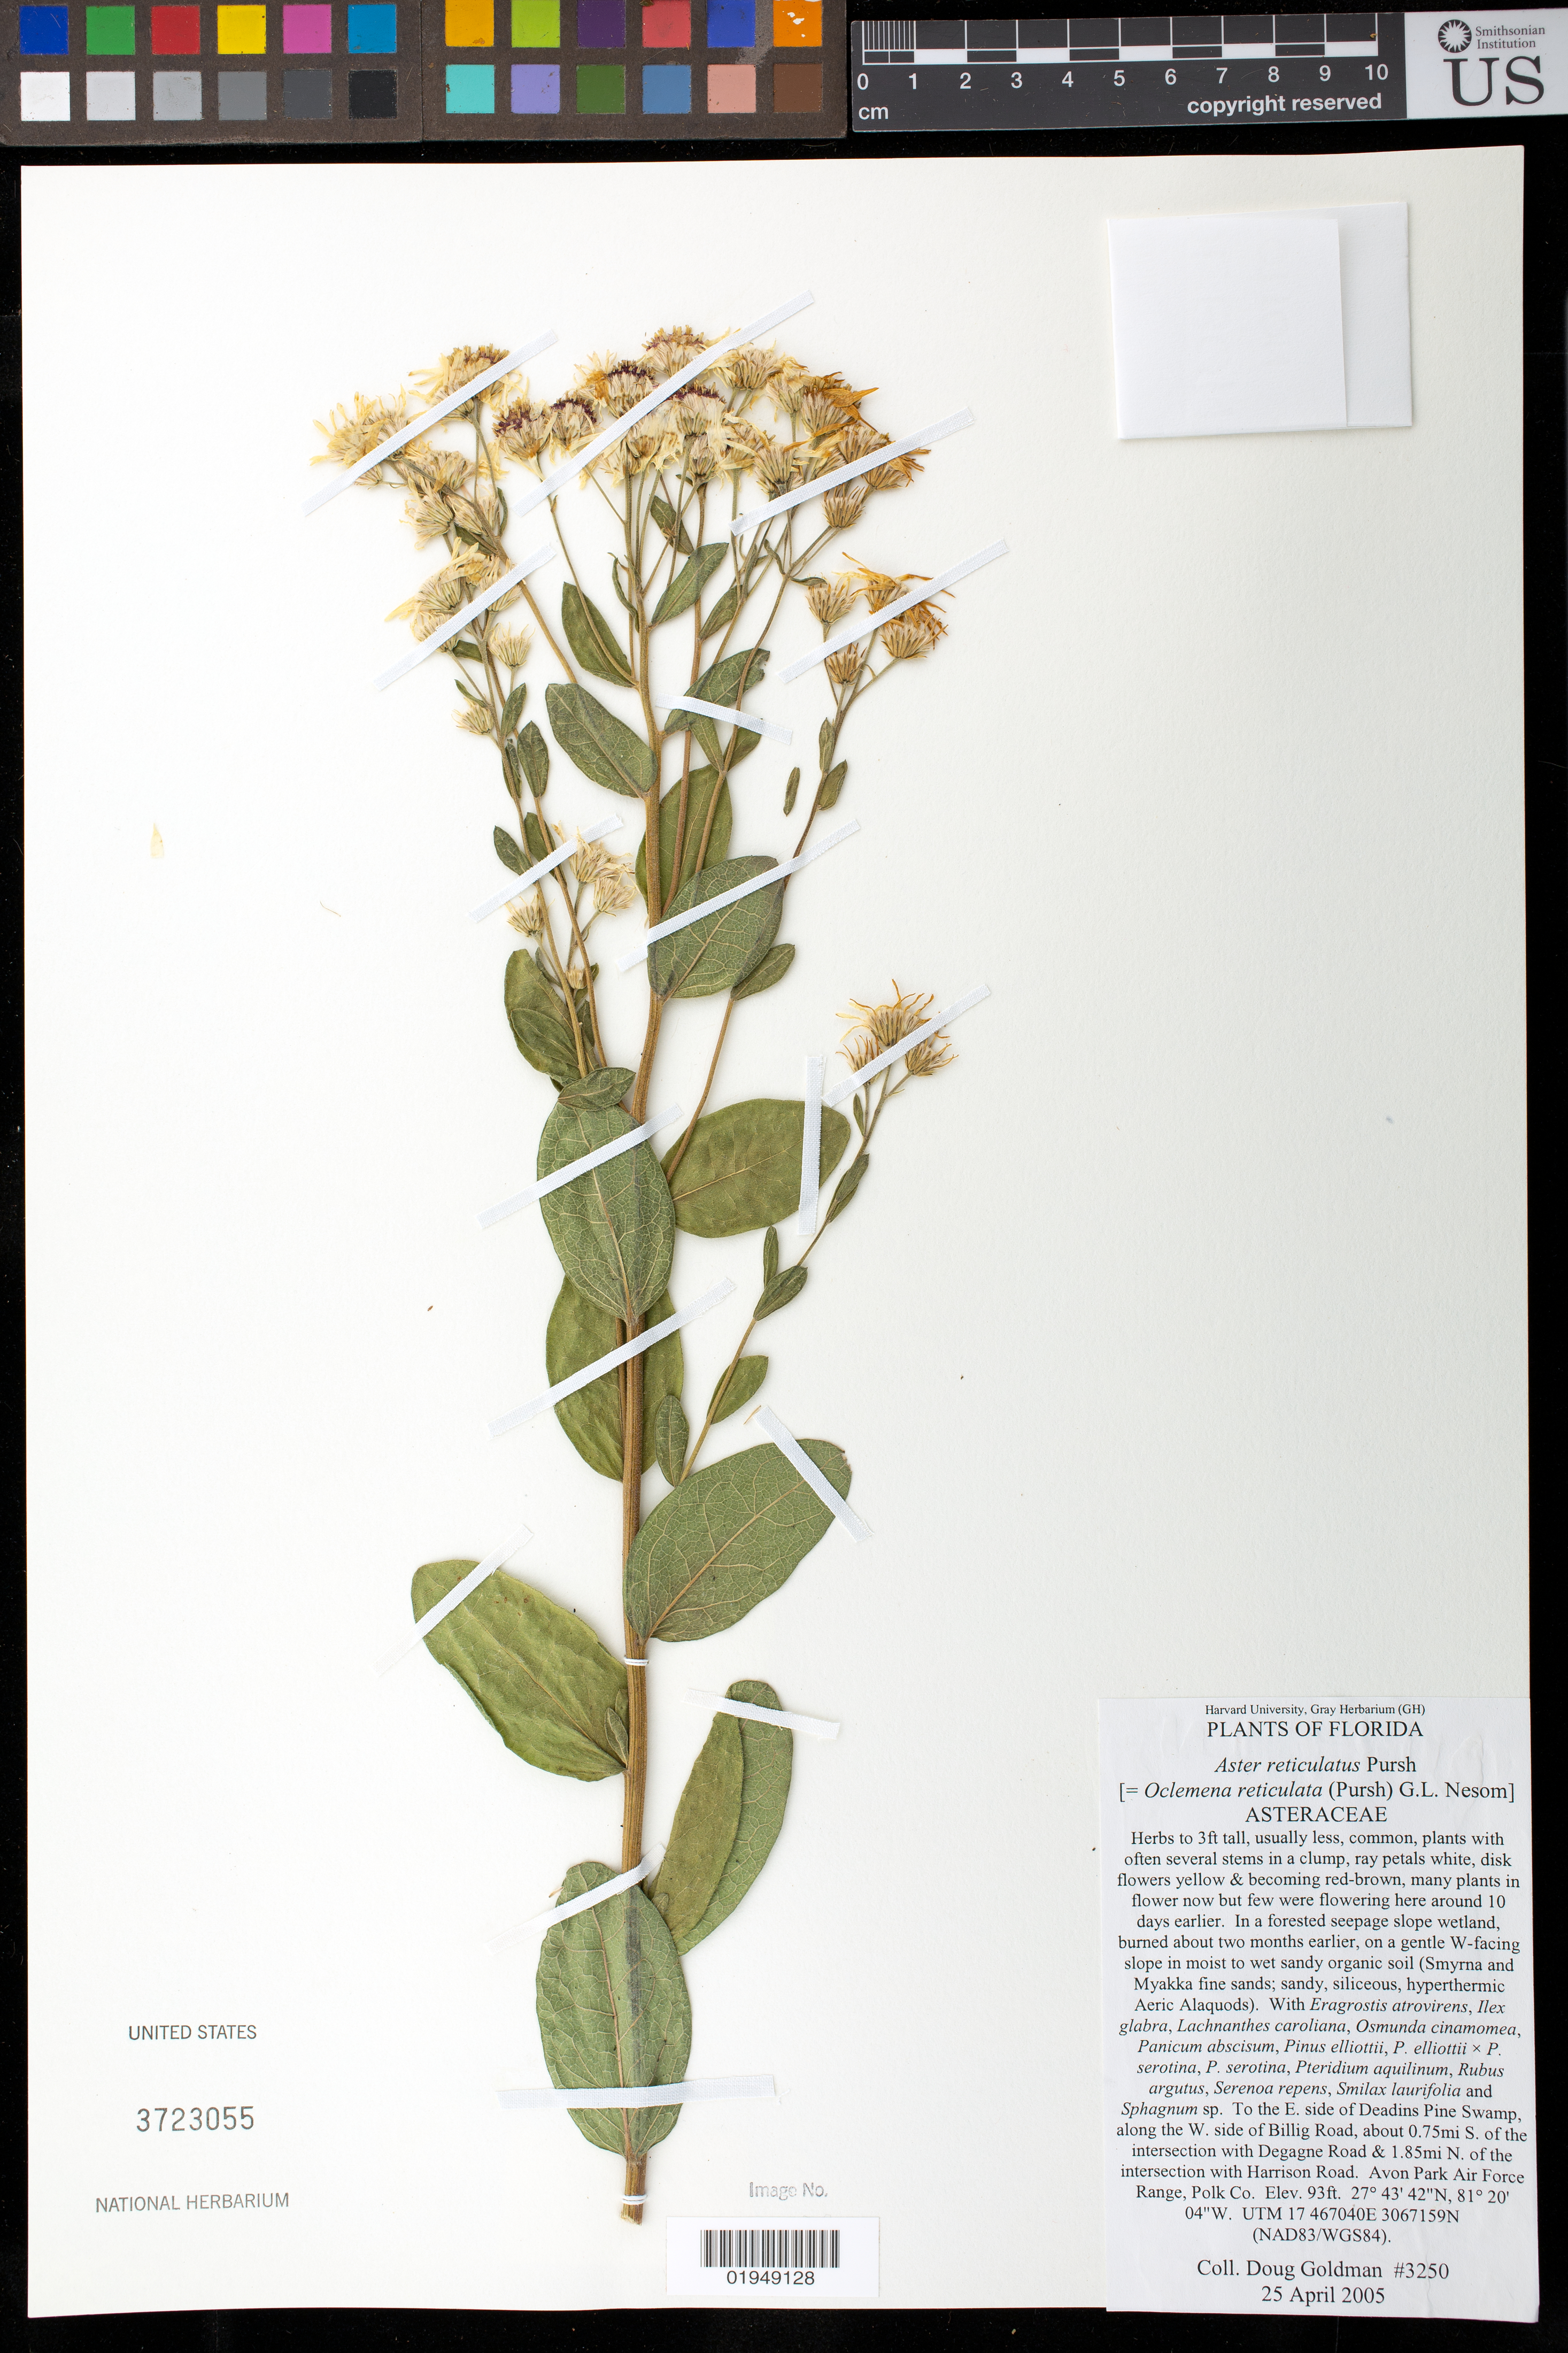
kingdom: Plantae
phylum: Tracheophyta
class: Magnoliopsida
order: Asterales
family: Asteraceae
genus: Aster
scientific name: Aster reticulatus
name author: Pursh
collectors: D. Goldman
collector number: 3250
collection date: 2005-04-25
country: United States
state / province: Florida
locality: E. side of Deadins Pine Swamp, along the W. side of Billing Road, about 0.75mi. S. of the intersection with Dedagne Road & 1.85mi N. of the intersection with Harrison Road. Avon Park Air Force Range, Polk Co.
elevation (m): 28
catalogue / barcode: US 3723055